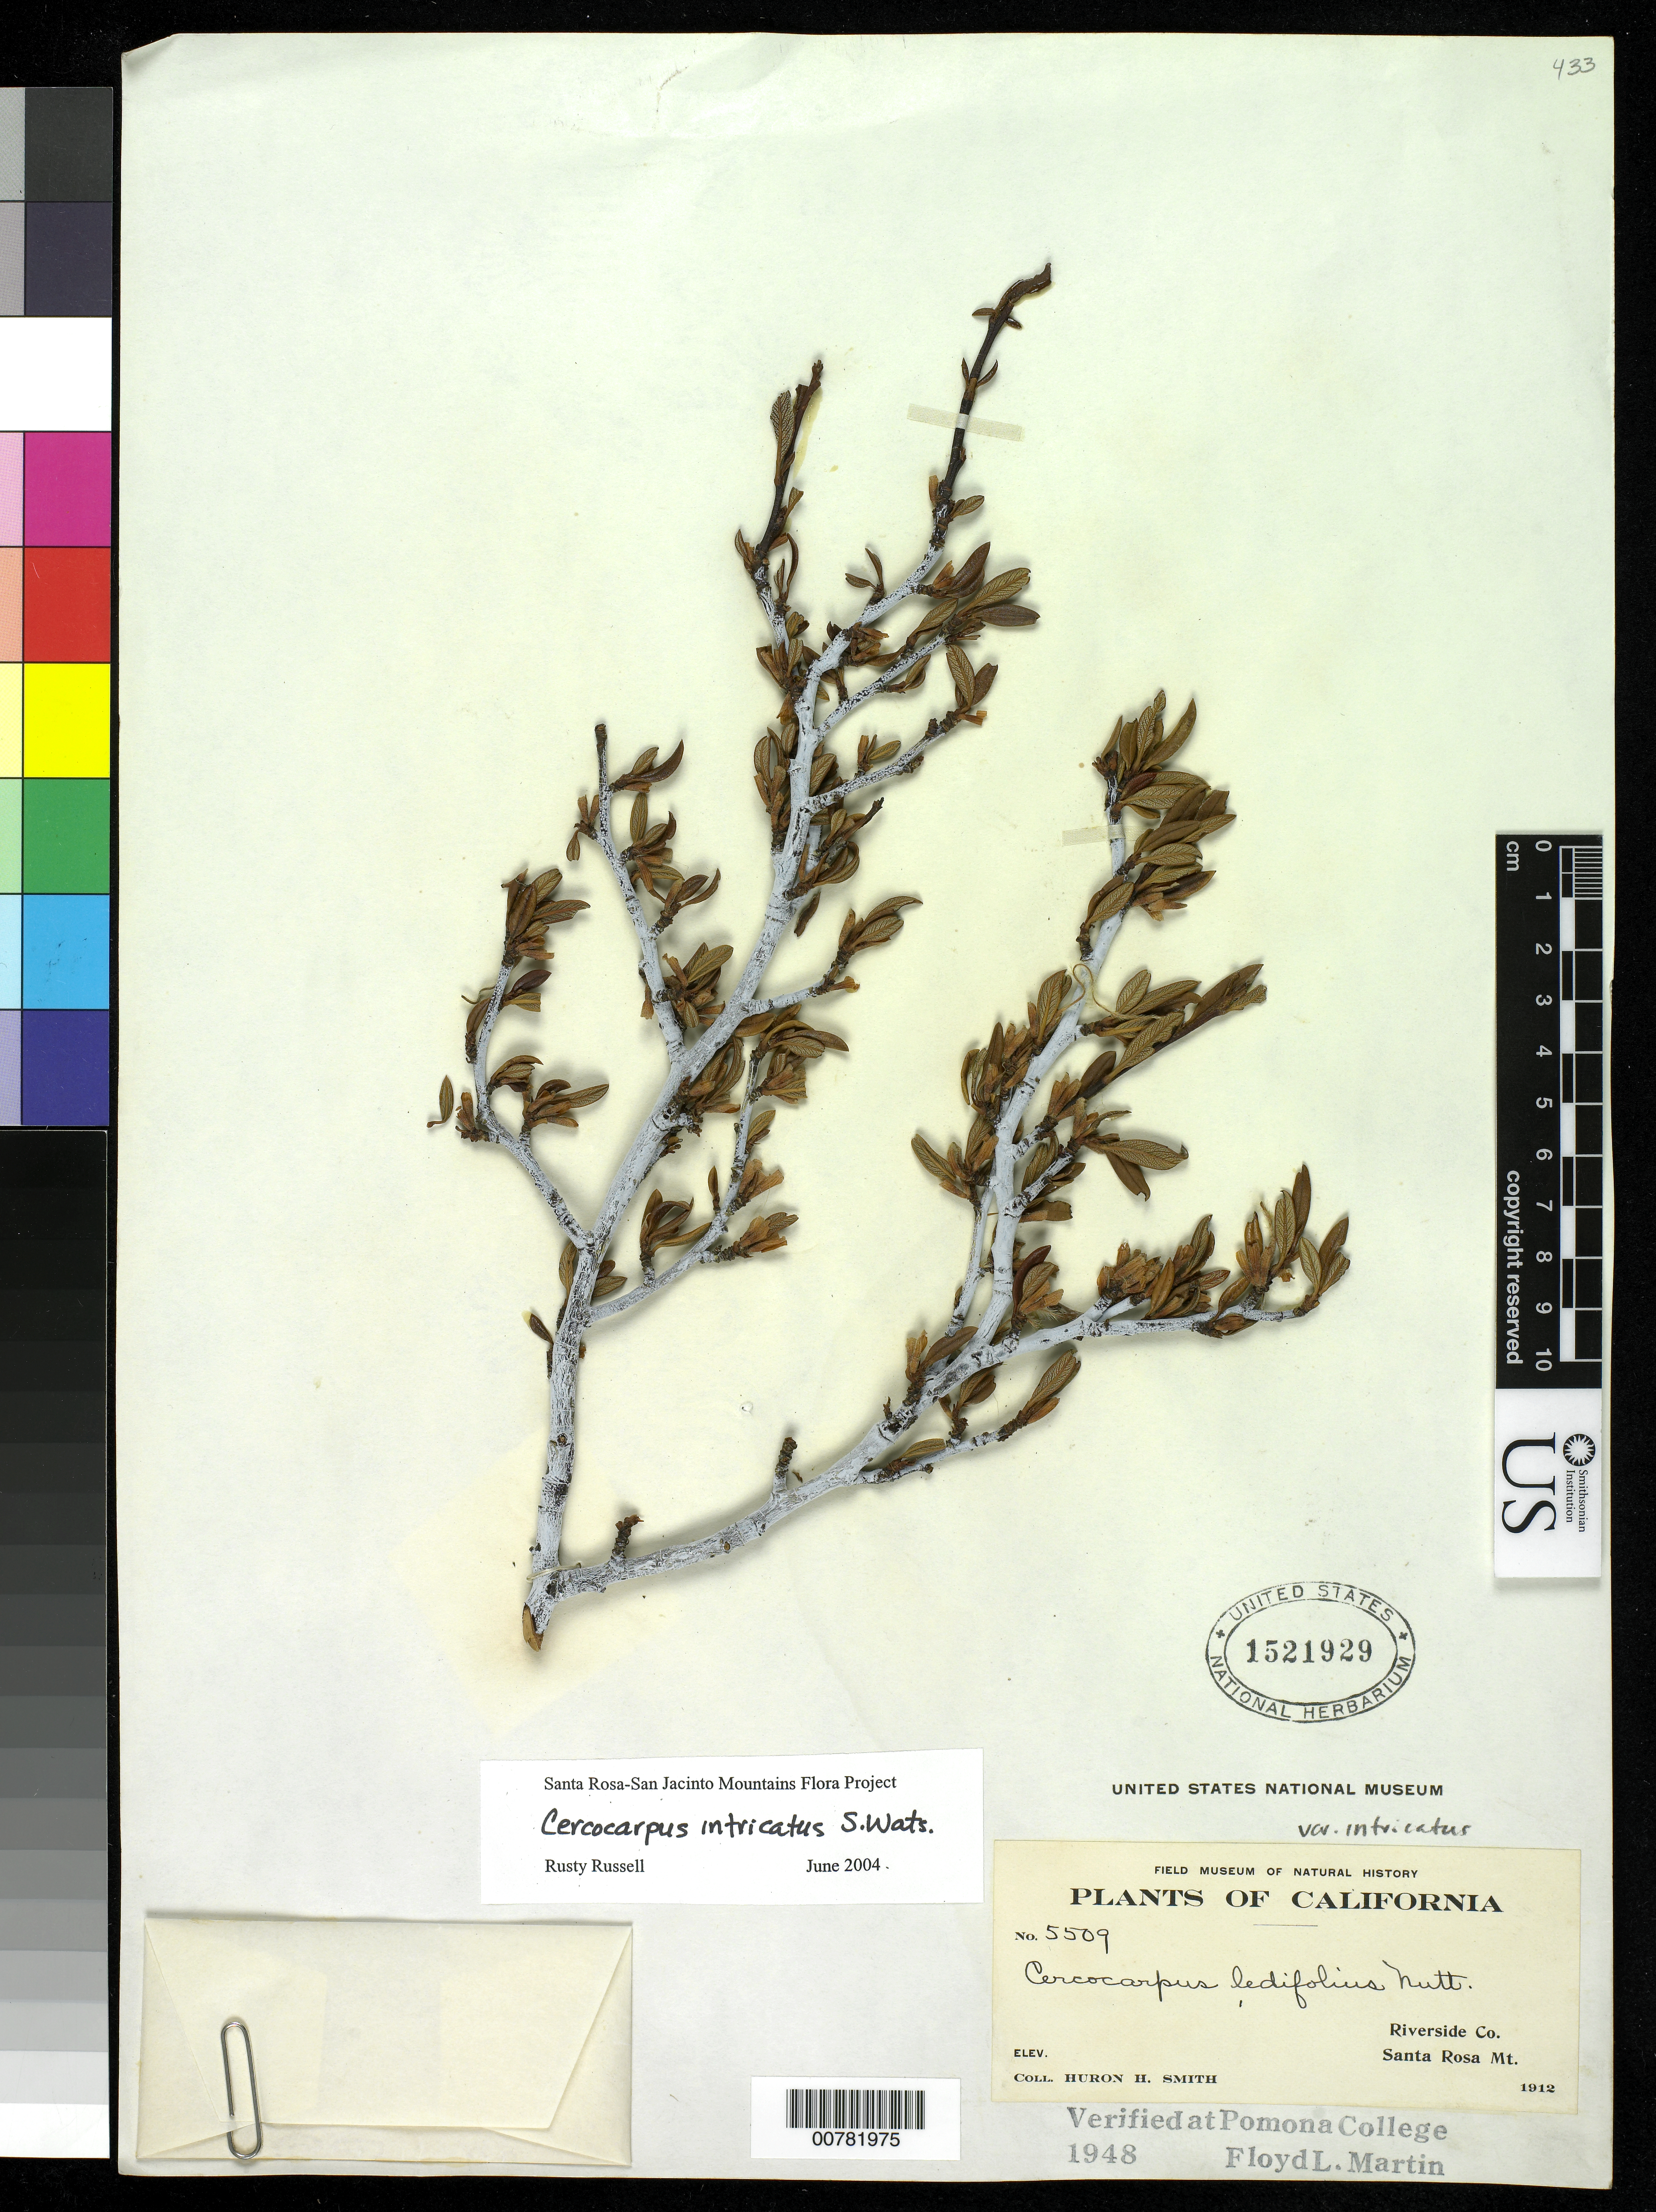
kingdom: Plantae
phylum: Tracheophyta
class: Magnoliopsida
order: Rosales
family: Rosaceae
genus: Cercocarpus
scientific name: Cercocarpus ledifolius var. intricatus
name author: Nutt.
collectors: Huron H. Smith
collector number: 5509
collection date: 1912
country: United States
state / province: California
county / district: Riverside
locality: Riverside Co. Santa Rosa Mt.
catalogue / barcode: US 1521929